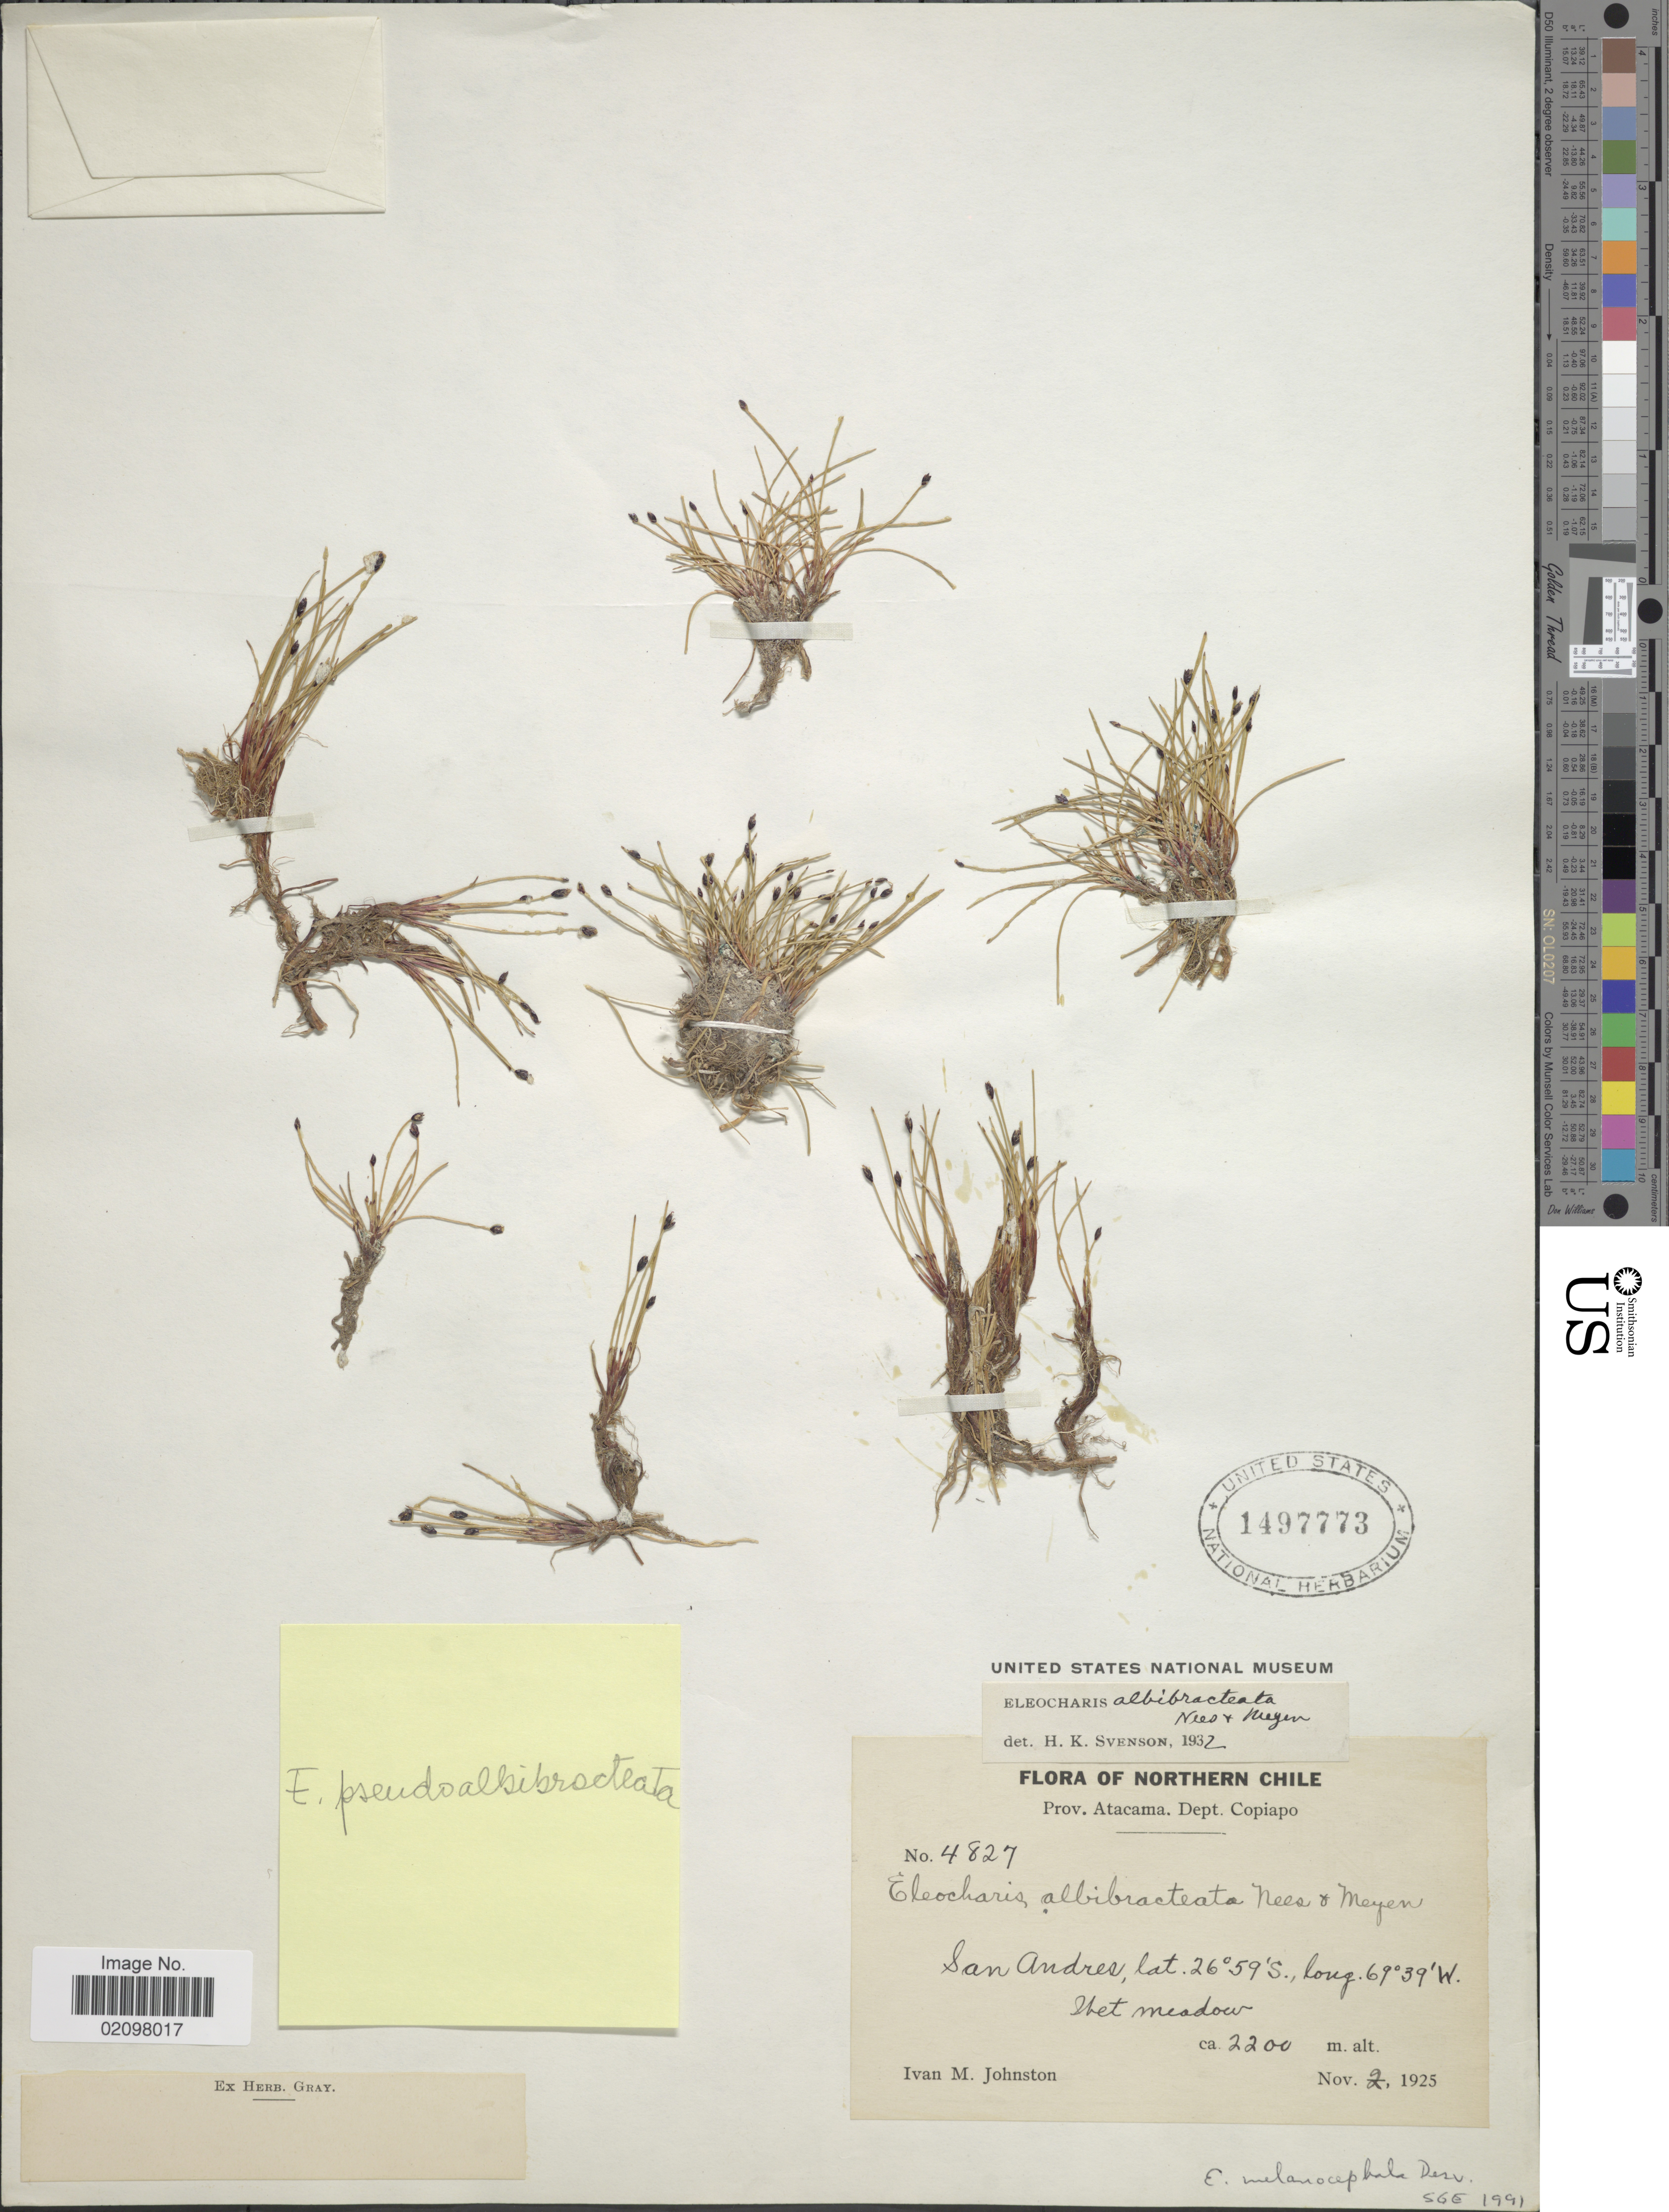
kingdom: Plantae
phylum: Tracheophyta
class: Liliopsida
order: Poales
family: Cyperaceae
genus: Eleocharis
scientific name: Eleocharis albibracteata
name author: Nees & Meyen ex Kunth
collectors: I.M. Johnston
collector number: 4827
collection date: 1925-11-02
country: Chile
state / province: Atacama (III)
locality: Northern Chile, Prov. Atacama, Dept. Copiapo, San Andres, Wet meadow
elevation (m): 2200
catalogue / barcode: US 1497773